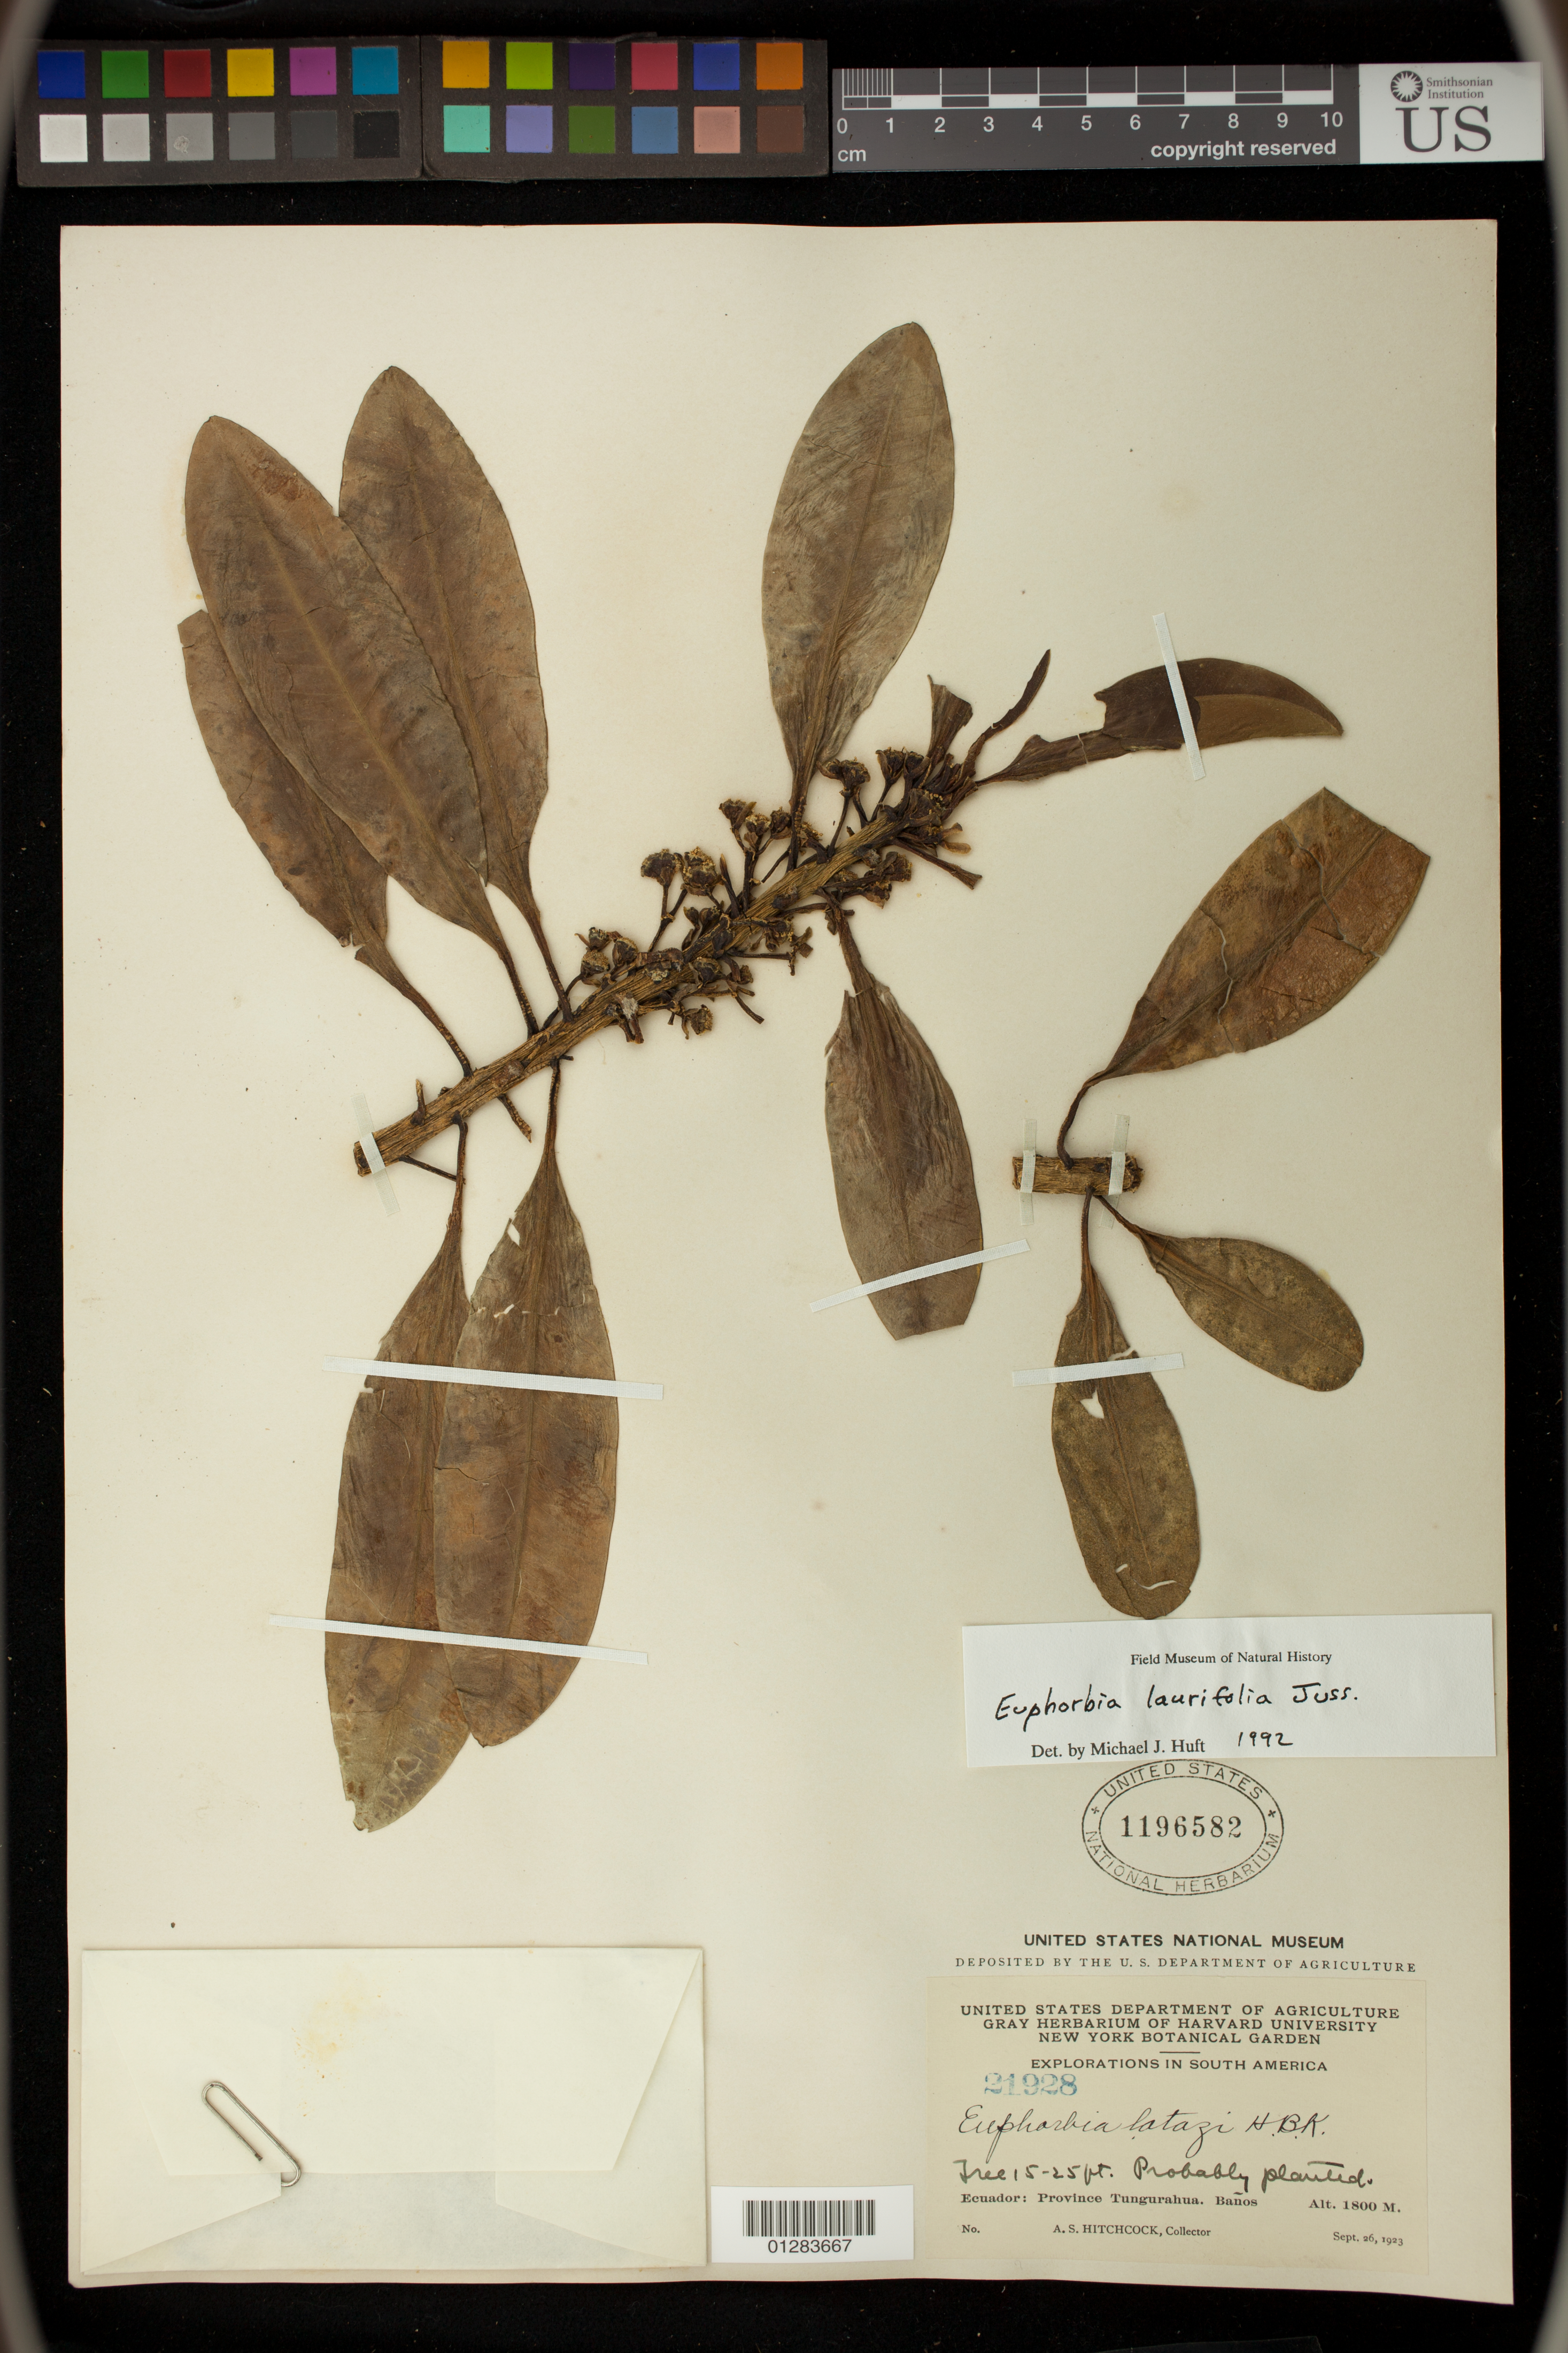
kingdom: Plantae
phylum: Tracheophyta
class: Magnoliopsida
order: Malpighiales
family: Euphorbiaceae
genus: Euphorbia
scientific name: Euphorbia laurifolia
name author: Juss. ex Lam.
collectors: A. S. Hitchcock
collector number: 21928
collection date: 1923-09-26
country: Ecuador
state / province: Tungurahua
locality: Baños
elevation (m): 1800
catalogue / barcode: US 1196582